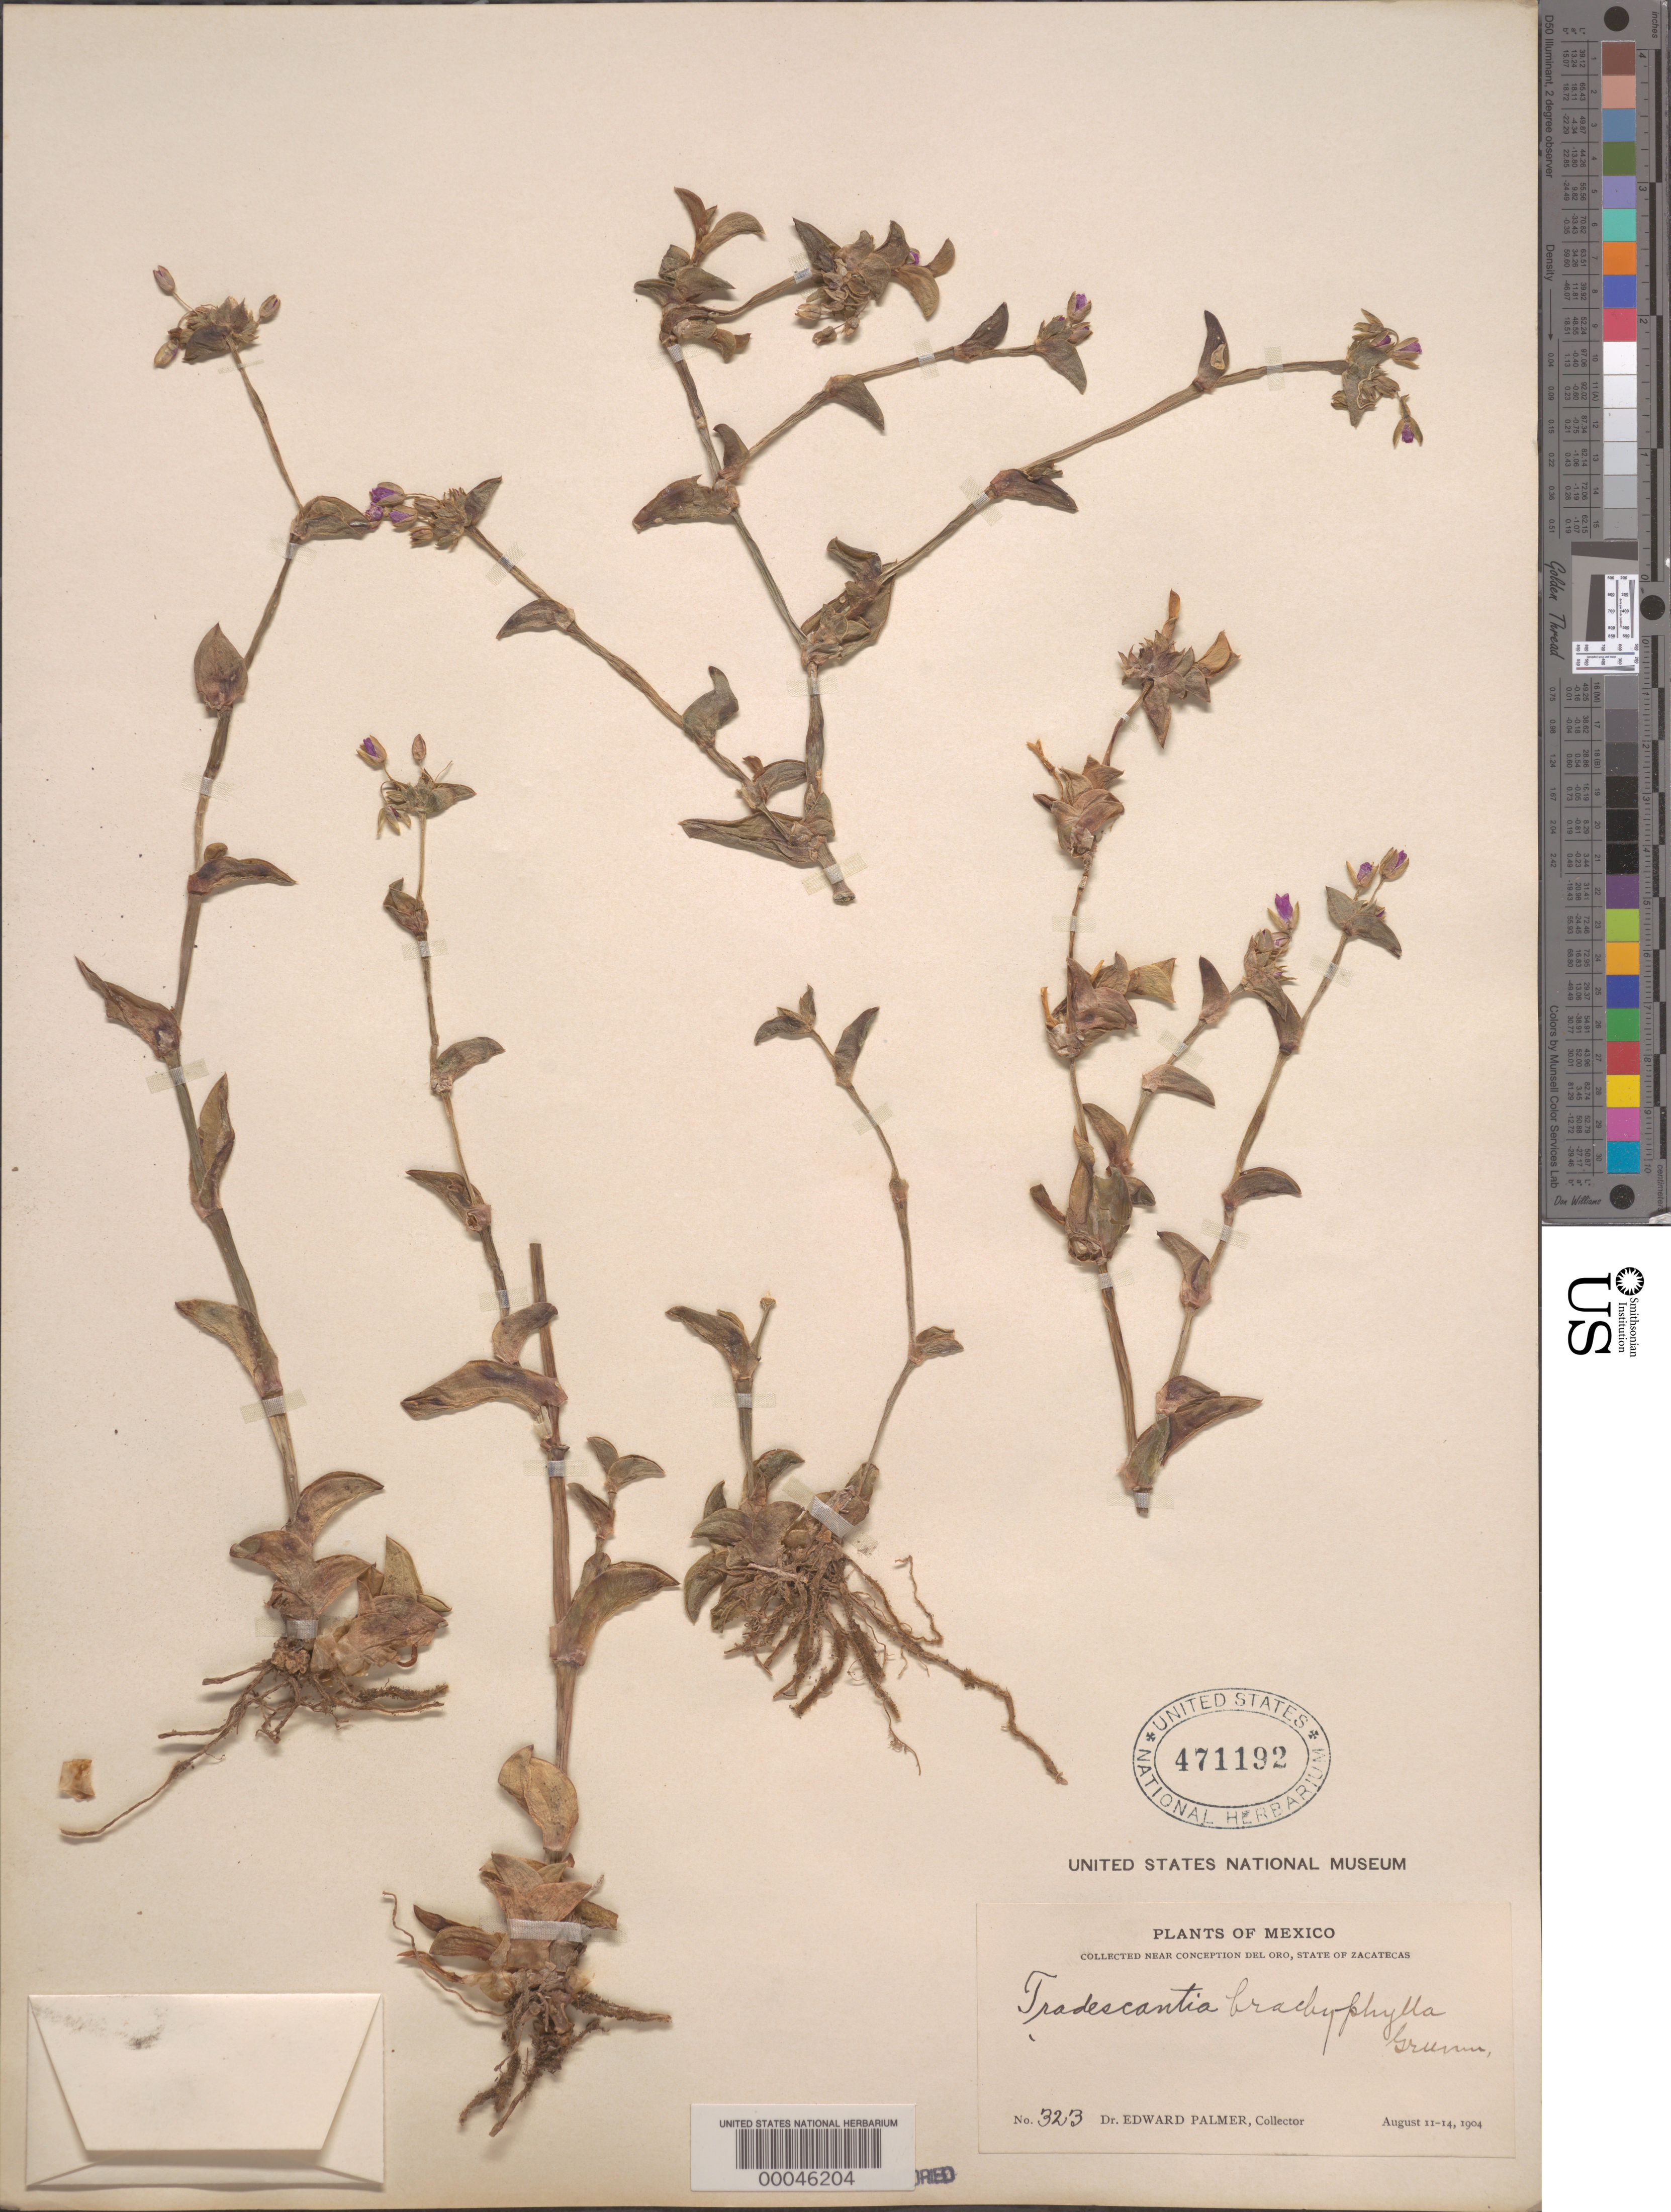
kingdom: Plantae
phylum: Tracheophyta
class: Liliopsida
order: Commelinales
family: Commelinaceae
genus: Callisia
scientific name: Callisia navicularis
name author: (Orteges) D.R. Hunt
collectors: E. Palmer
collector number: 323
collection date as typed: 11 Aug 1904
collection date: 1904-08-11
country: Mexico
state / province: Zacatecas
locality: Near conception del oro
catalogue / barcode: US 471192